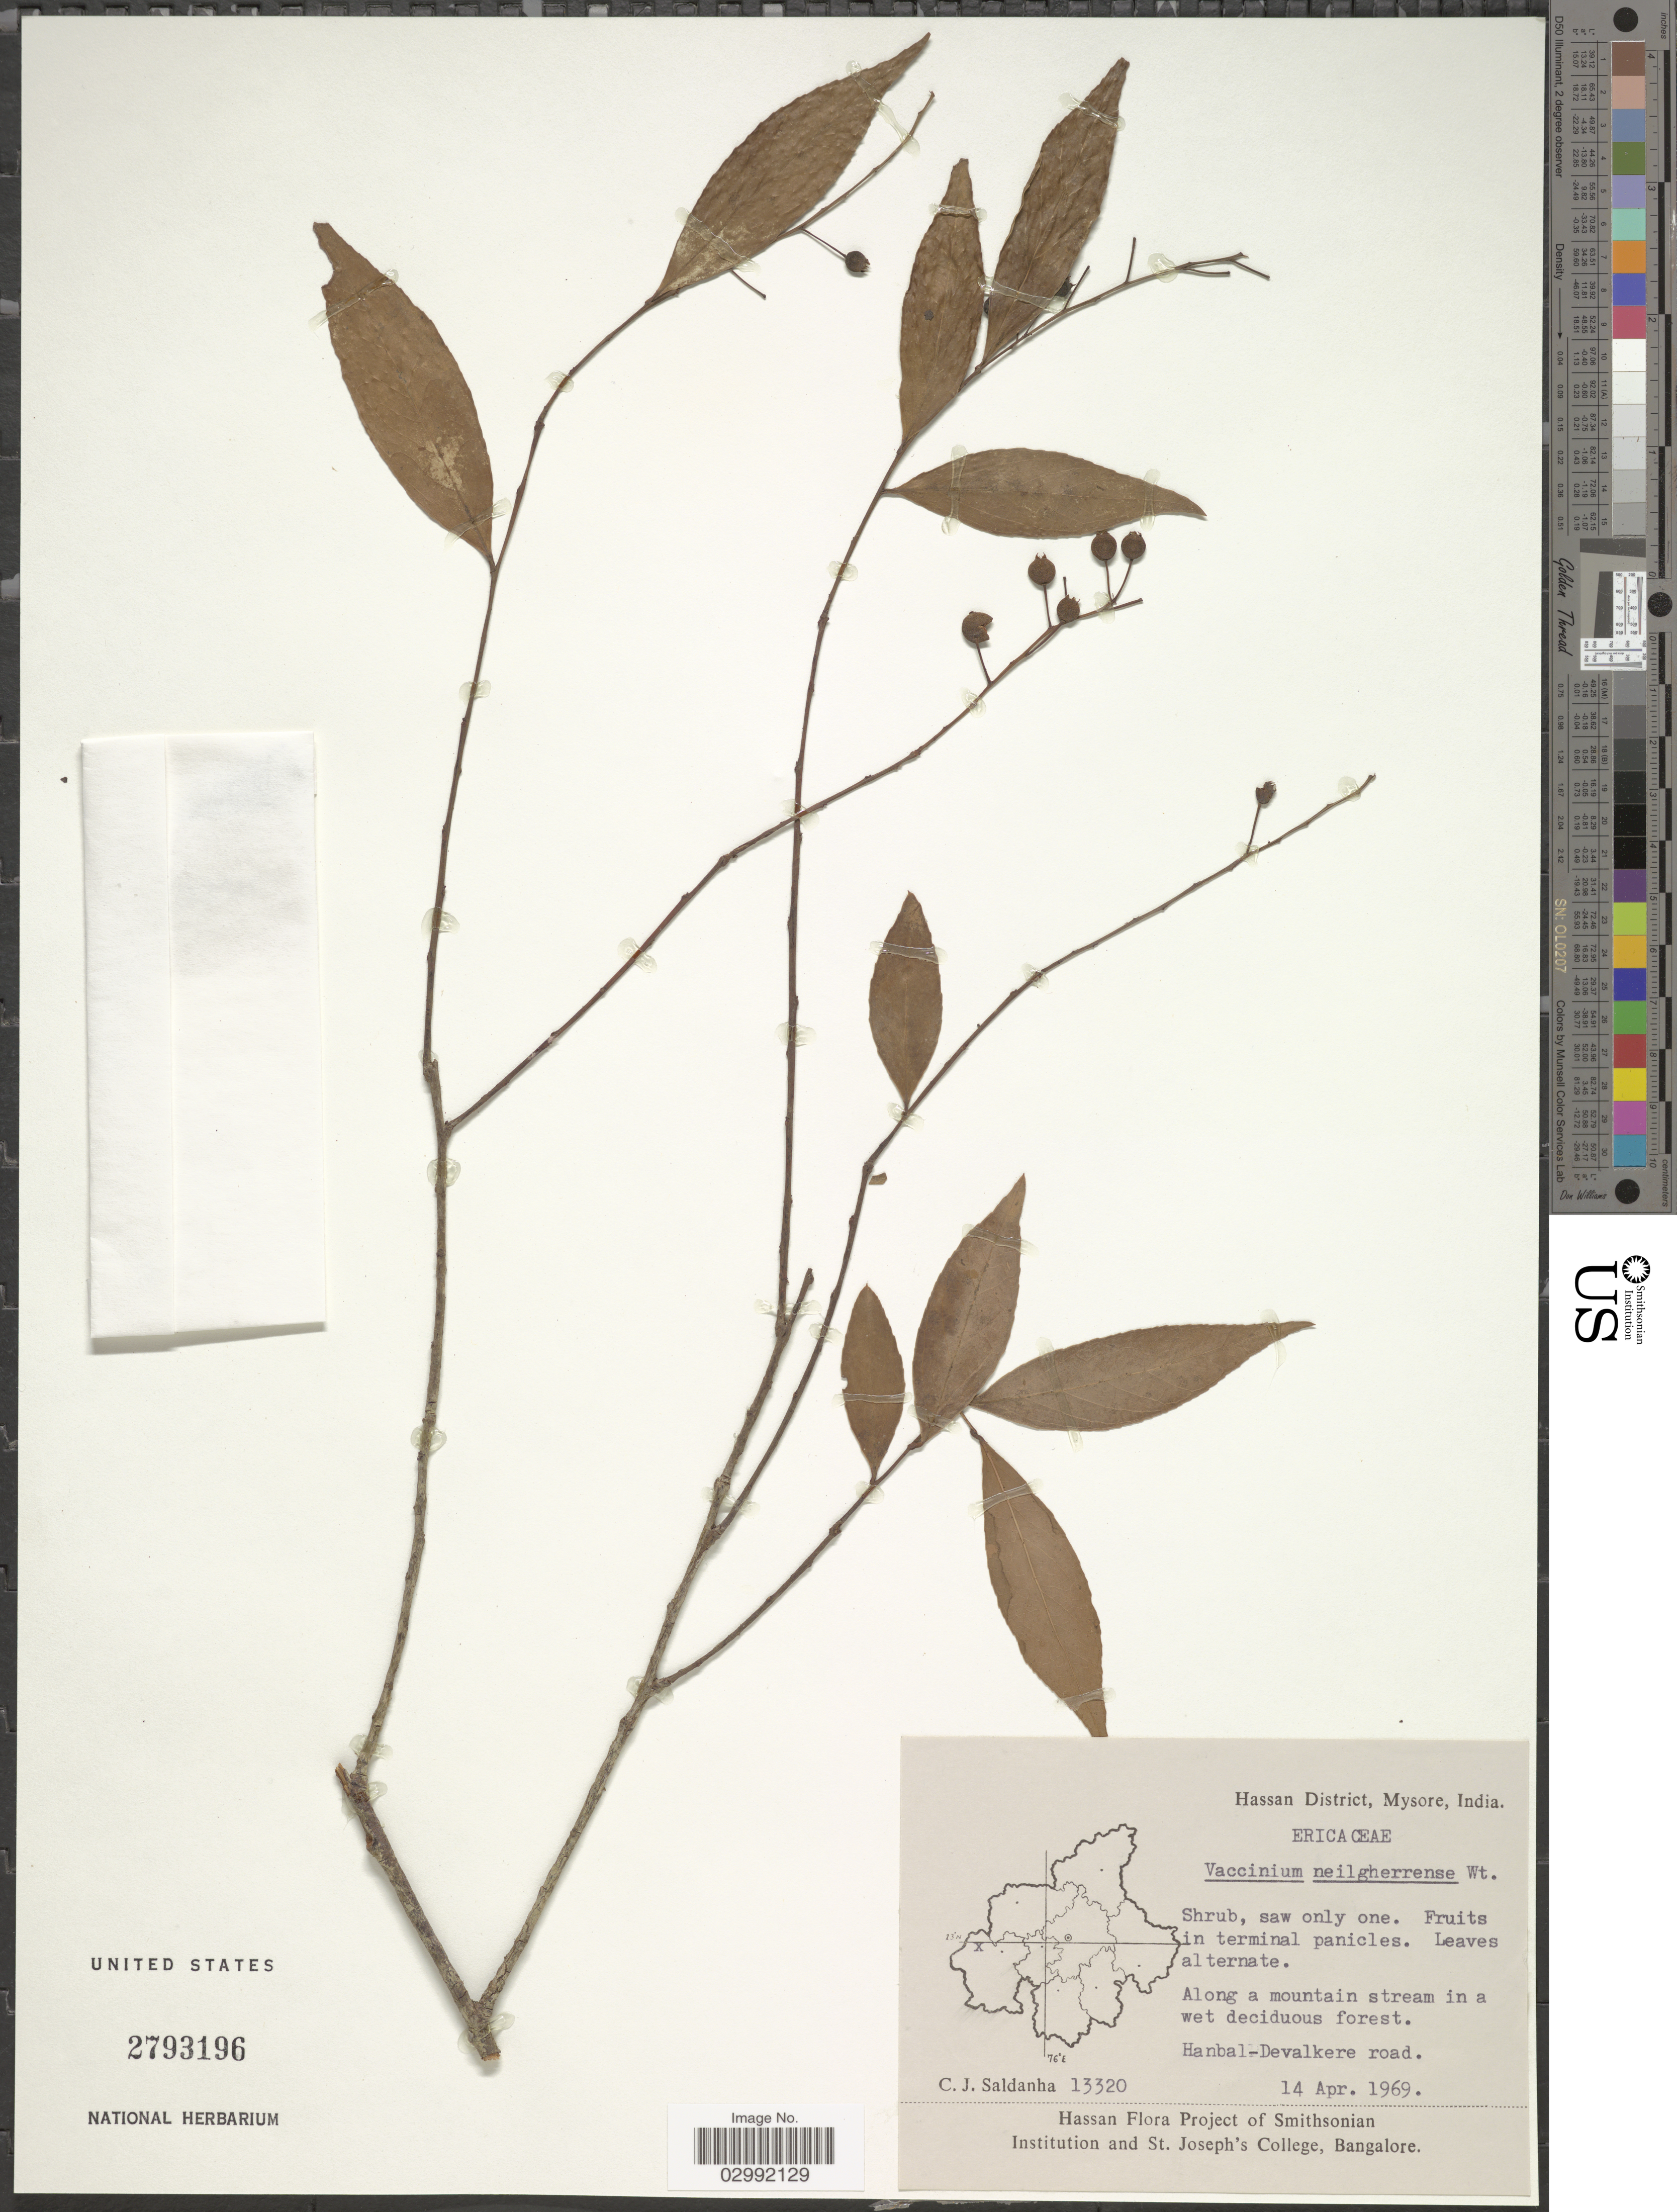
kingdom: Plantae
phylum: Tracheophyta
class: Magnoliopsida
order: Ericales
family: Ericaceae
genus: Vaccinium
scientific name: Vaccinium neilgherrense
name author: Wight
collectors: C. J. Saldanha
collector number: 13320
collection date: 1969-04-14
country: India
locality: Hassan District, Mysore, Hanbal-Devalkere road.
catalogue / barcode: US 2793196